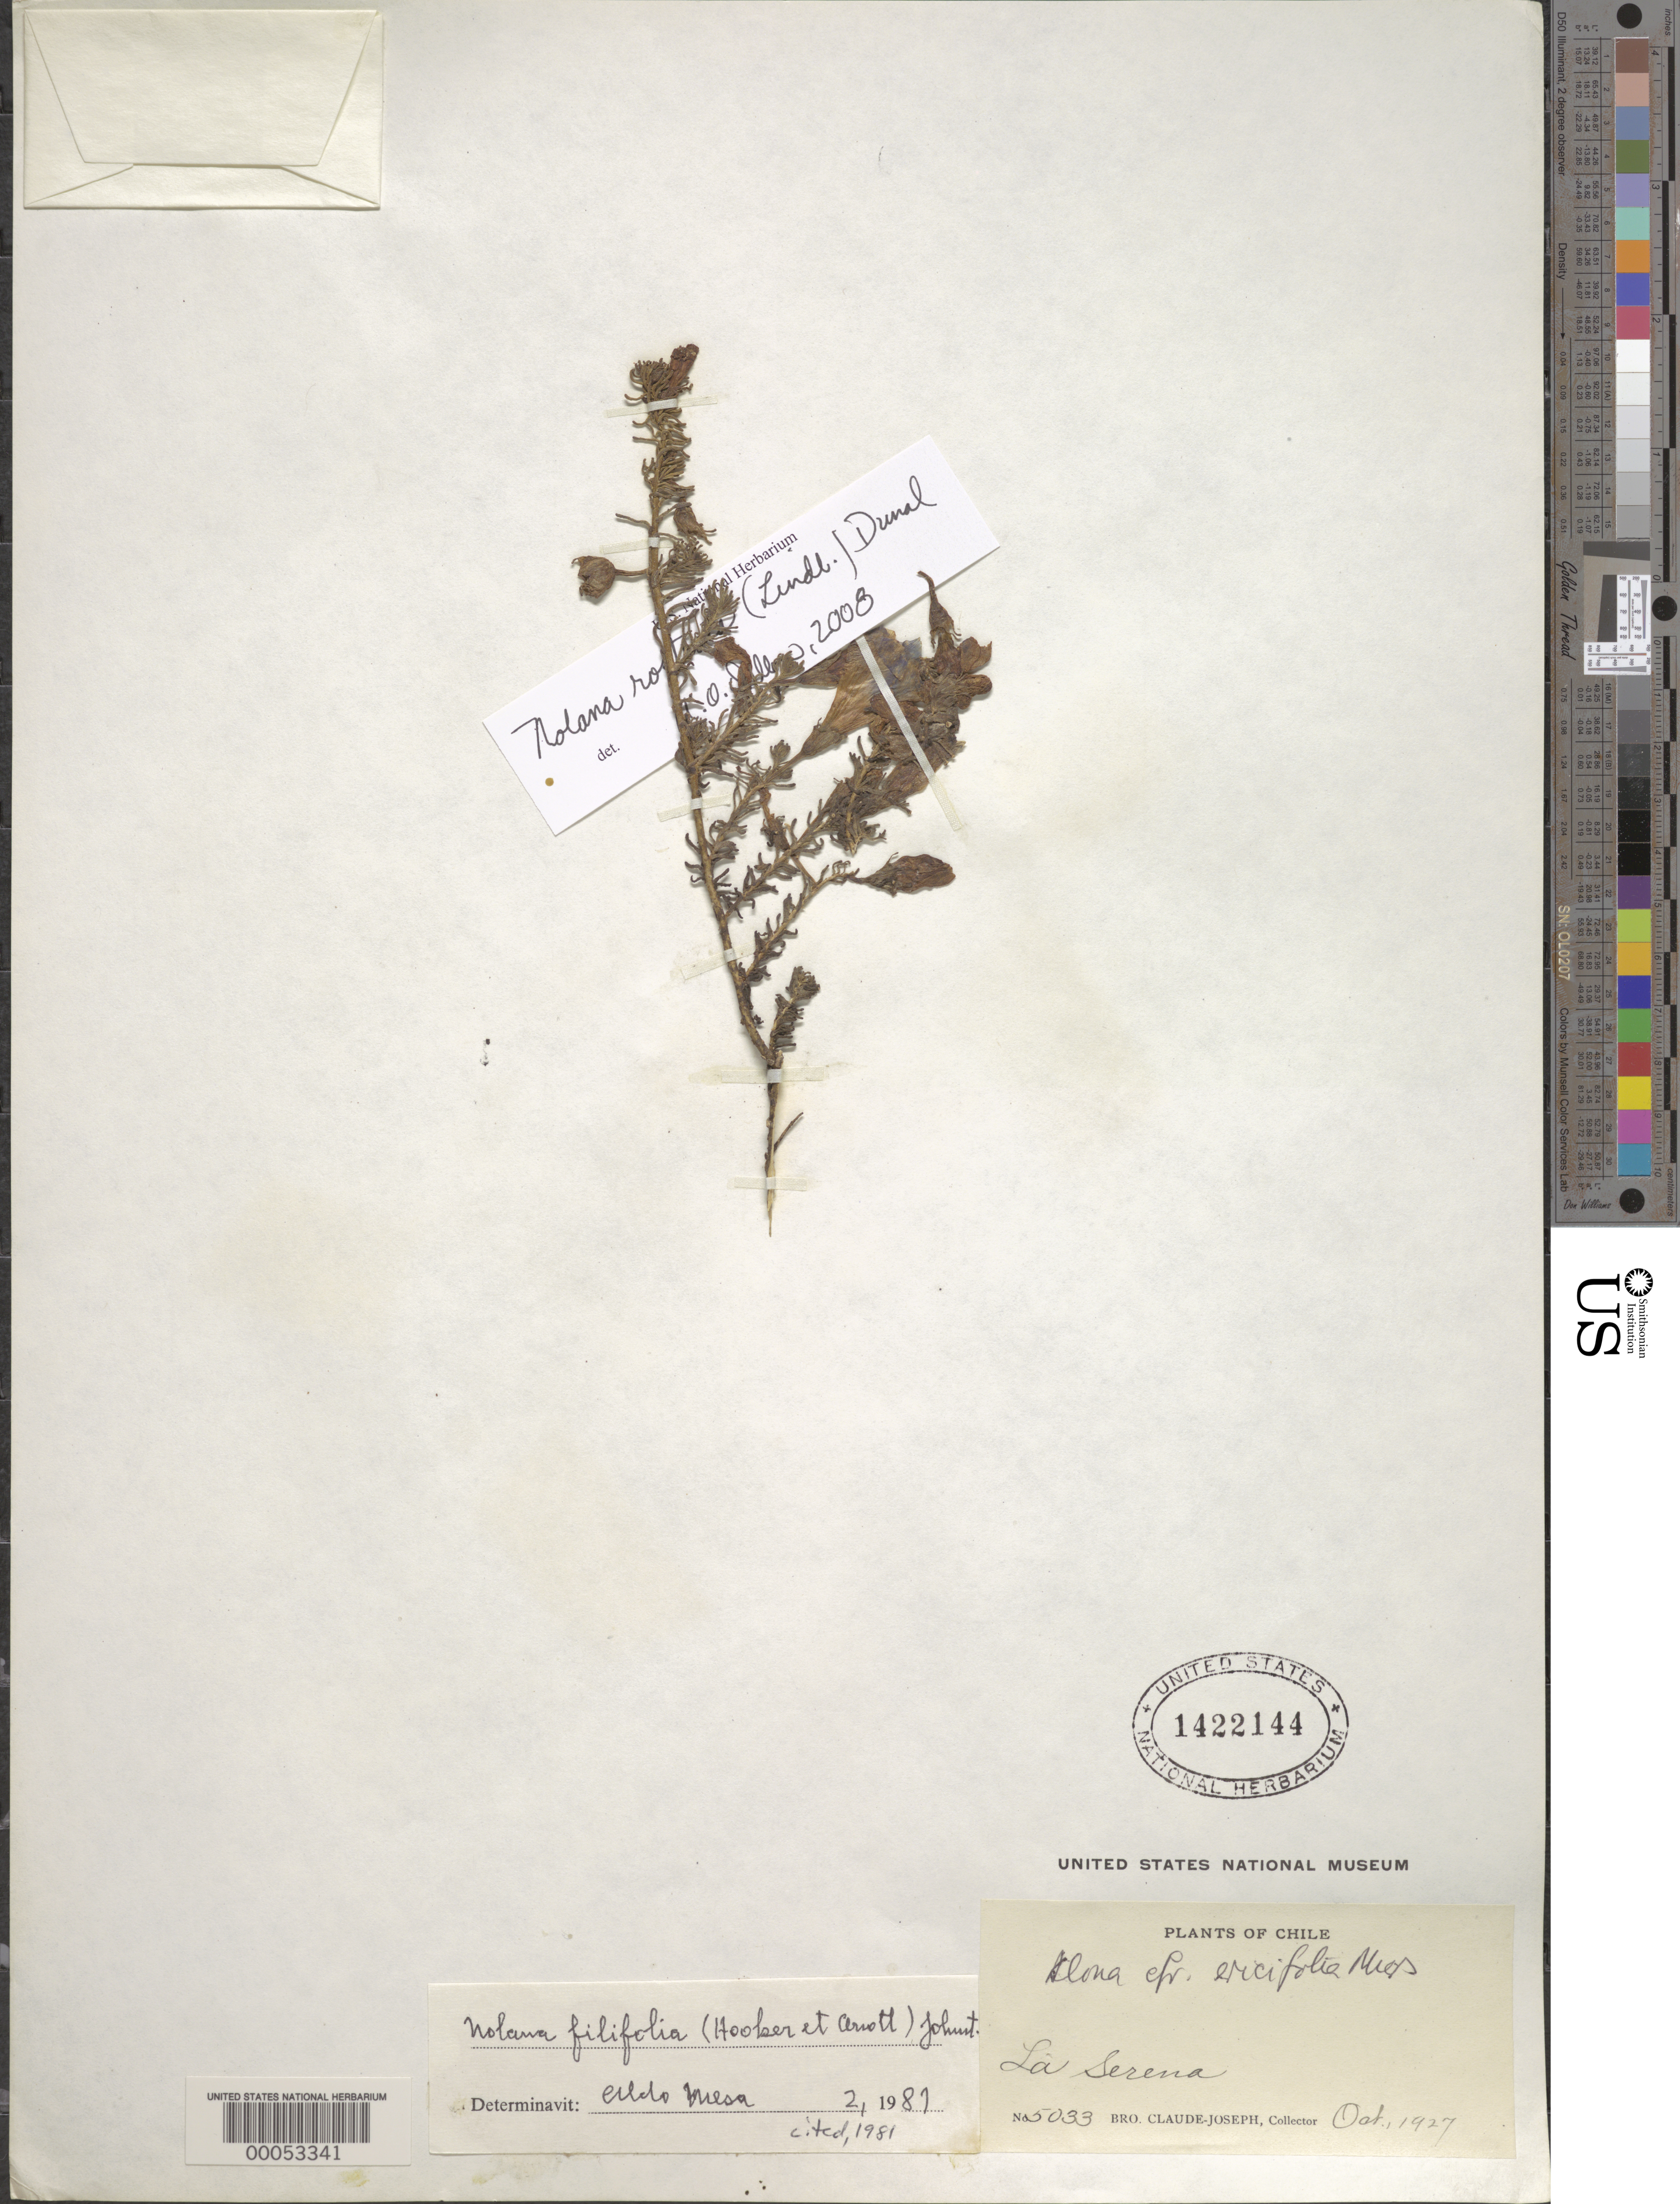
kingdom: Plantae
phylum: Tracheophyta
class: Magnoliopsida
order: Solanales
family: Solanaceae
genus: Nolana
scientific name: Nolana filifolia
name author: (Hook. & Arn.) I.M. Johnst.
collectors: Bro. Claude-Joseph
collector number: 5033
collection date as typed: Oct 1927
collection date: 1927-10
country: Chile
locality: La serena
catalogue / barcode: US 1422144